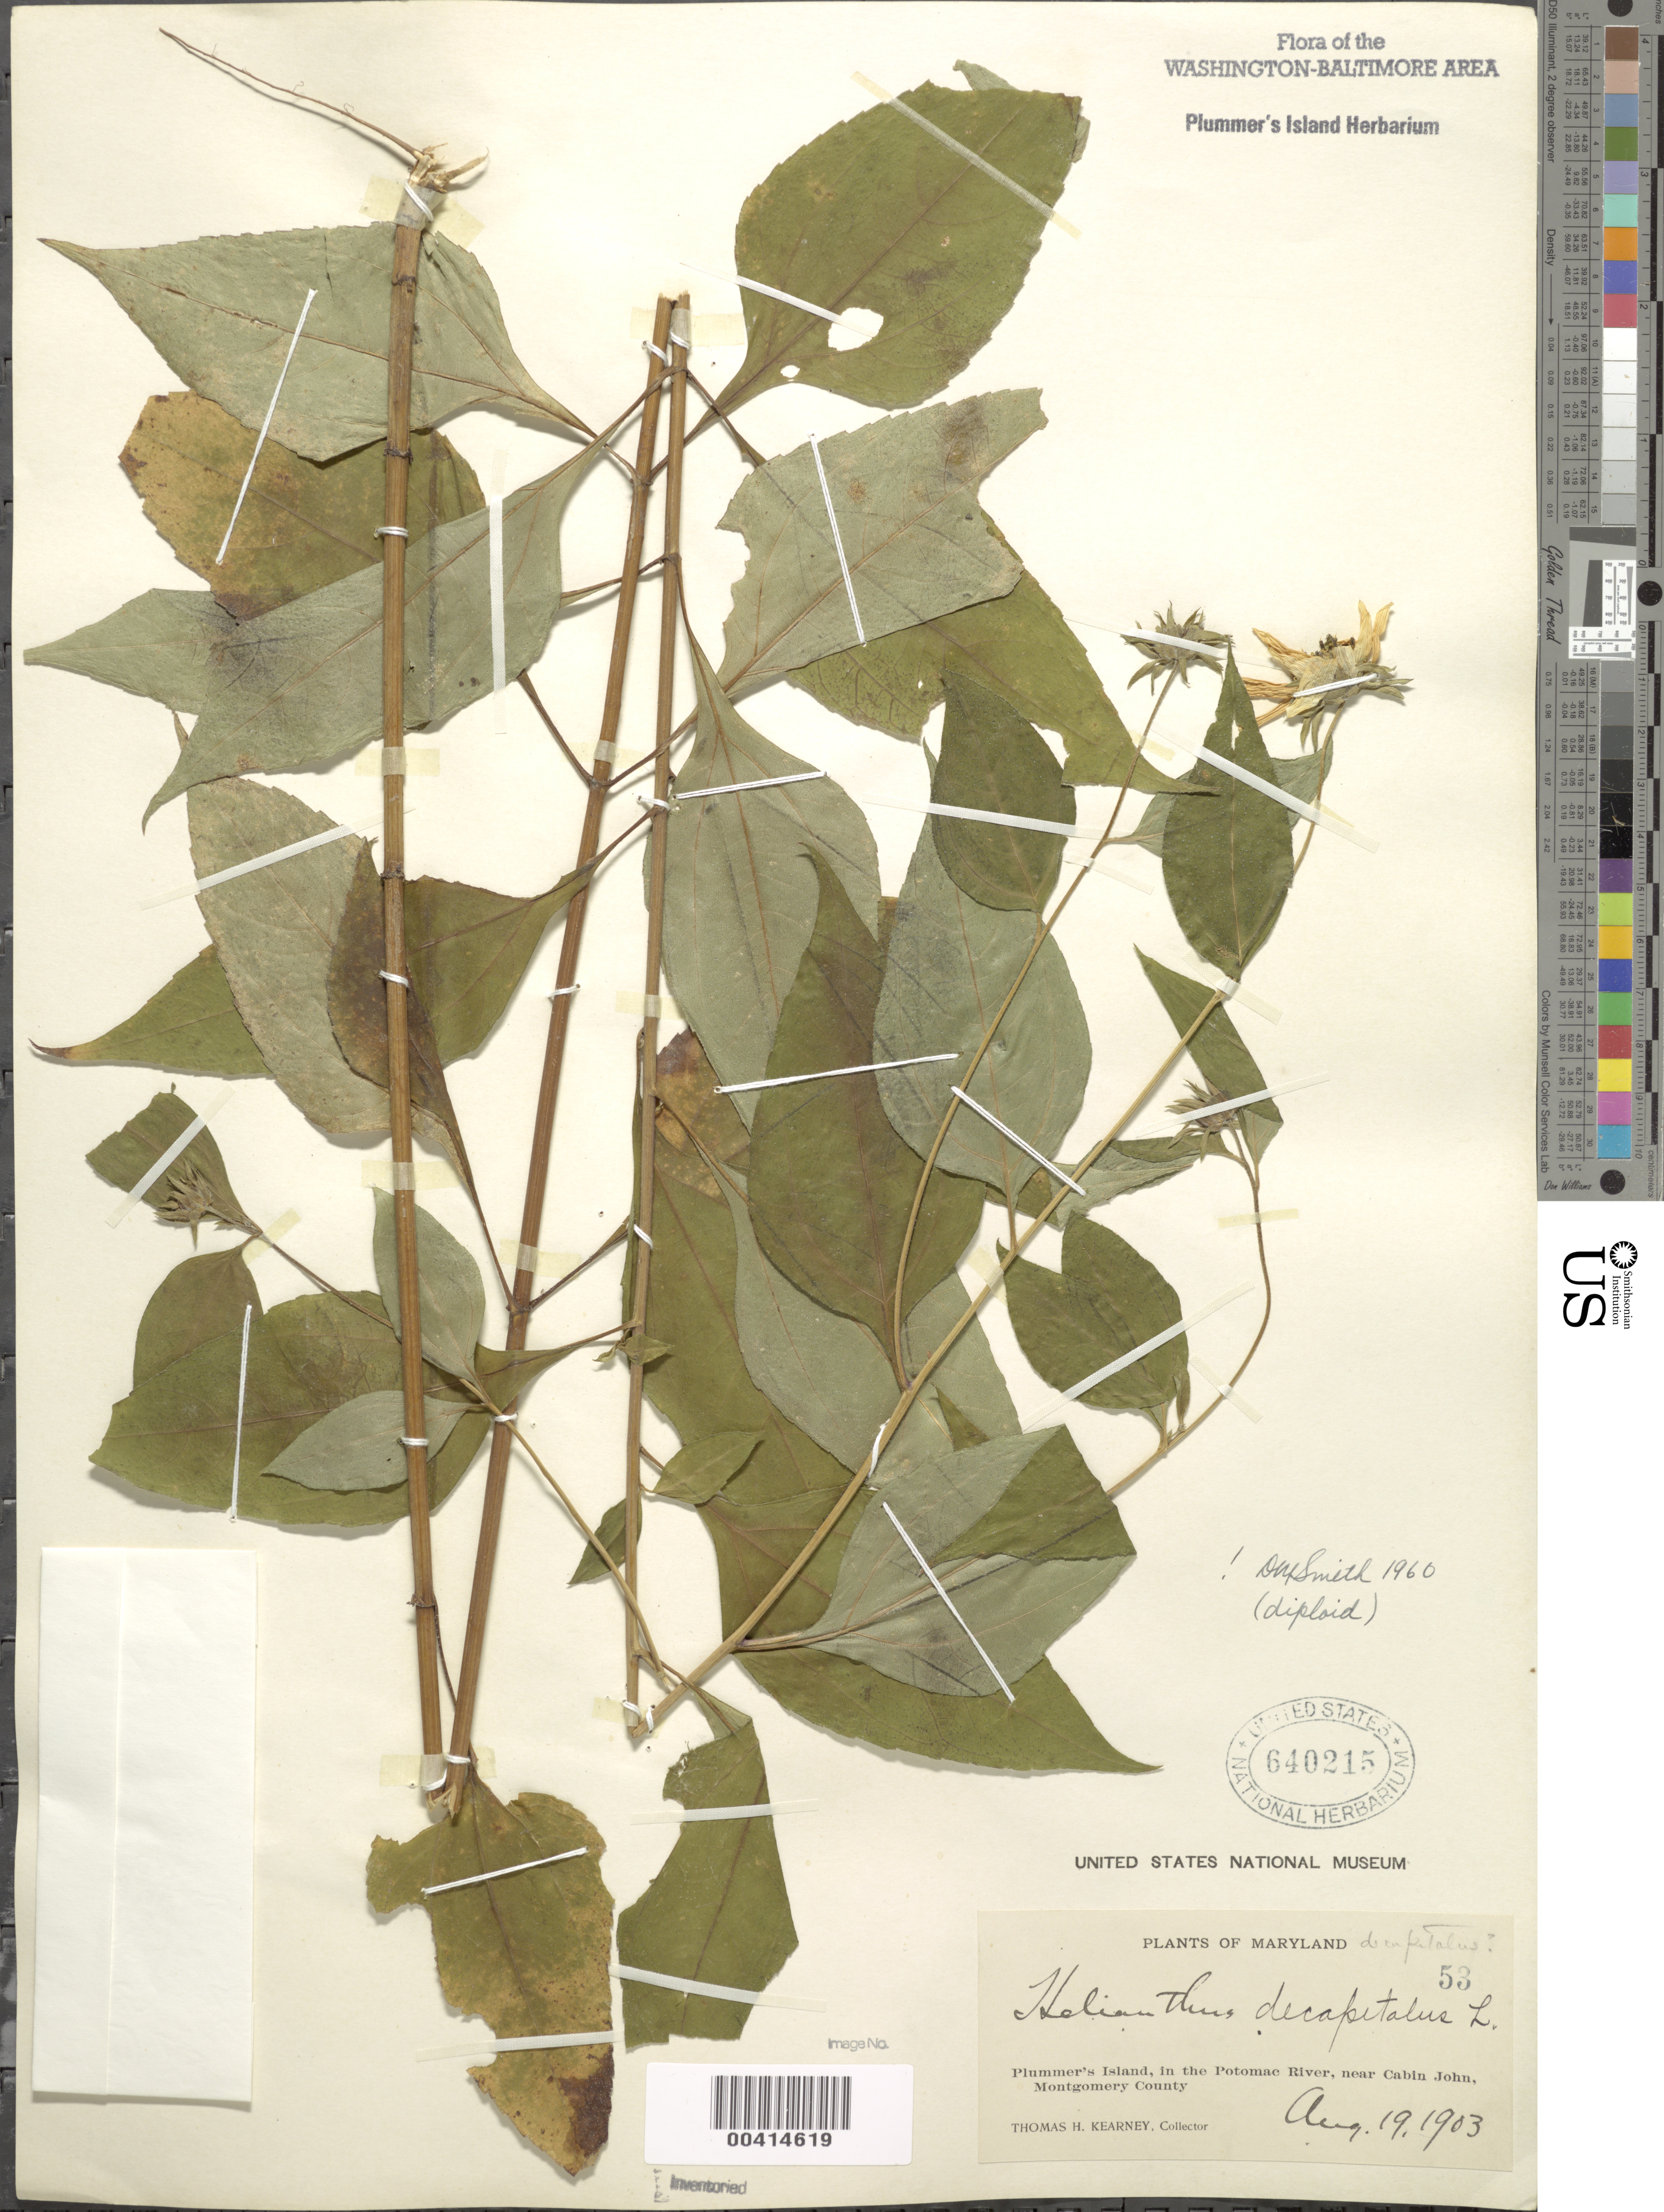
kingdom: Plantae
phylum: Tracheophyta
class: Magnoliopsida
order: Asterales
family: Asteraceae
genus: Helianthus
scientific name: Helianthus decapetalus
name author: L.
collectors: T. H. Kearney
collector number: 53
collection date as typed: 19 Aug 1903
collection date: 1903-08-19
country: United States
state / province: Maryland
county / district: Montgomery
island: Plummers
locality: Plummer's Island C. & O. Canal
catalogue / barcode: US 640215